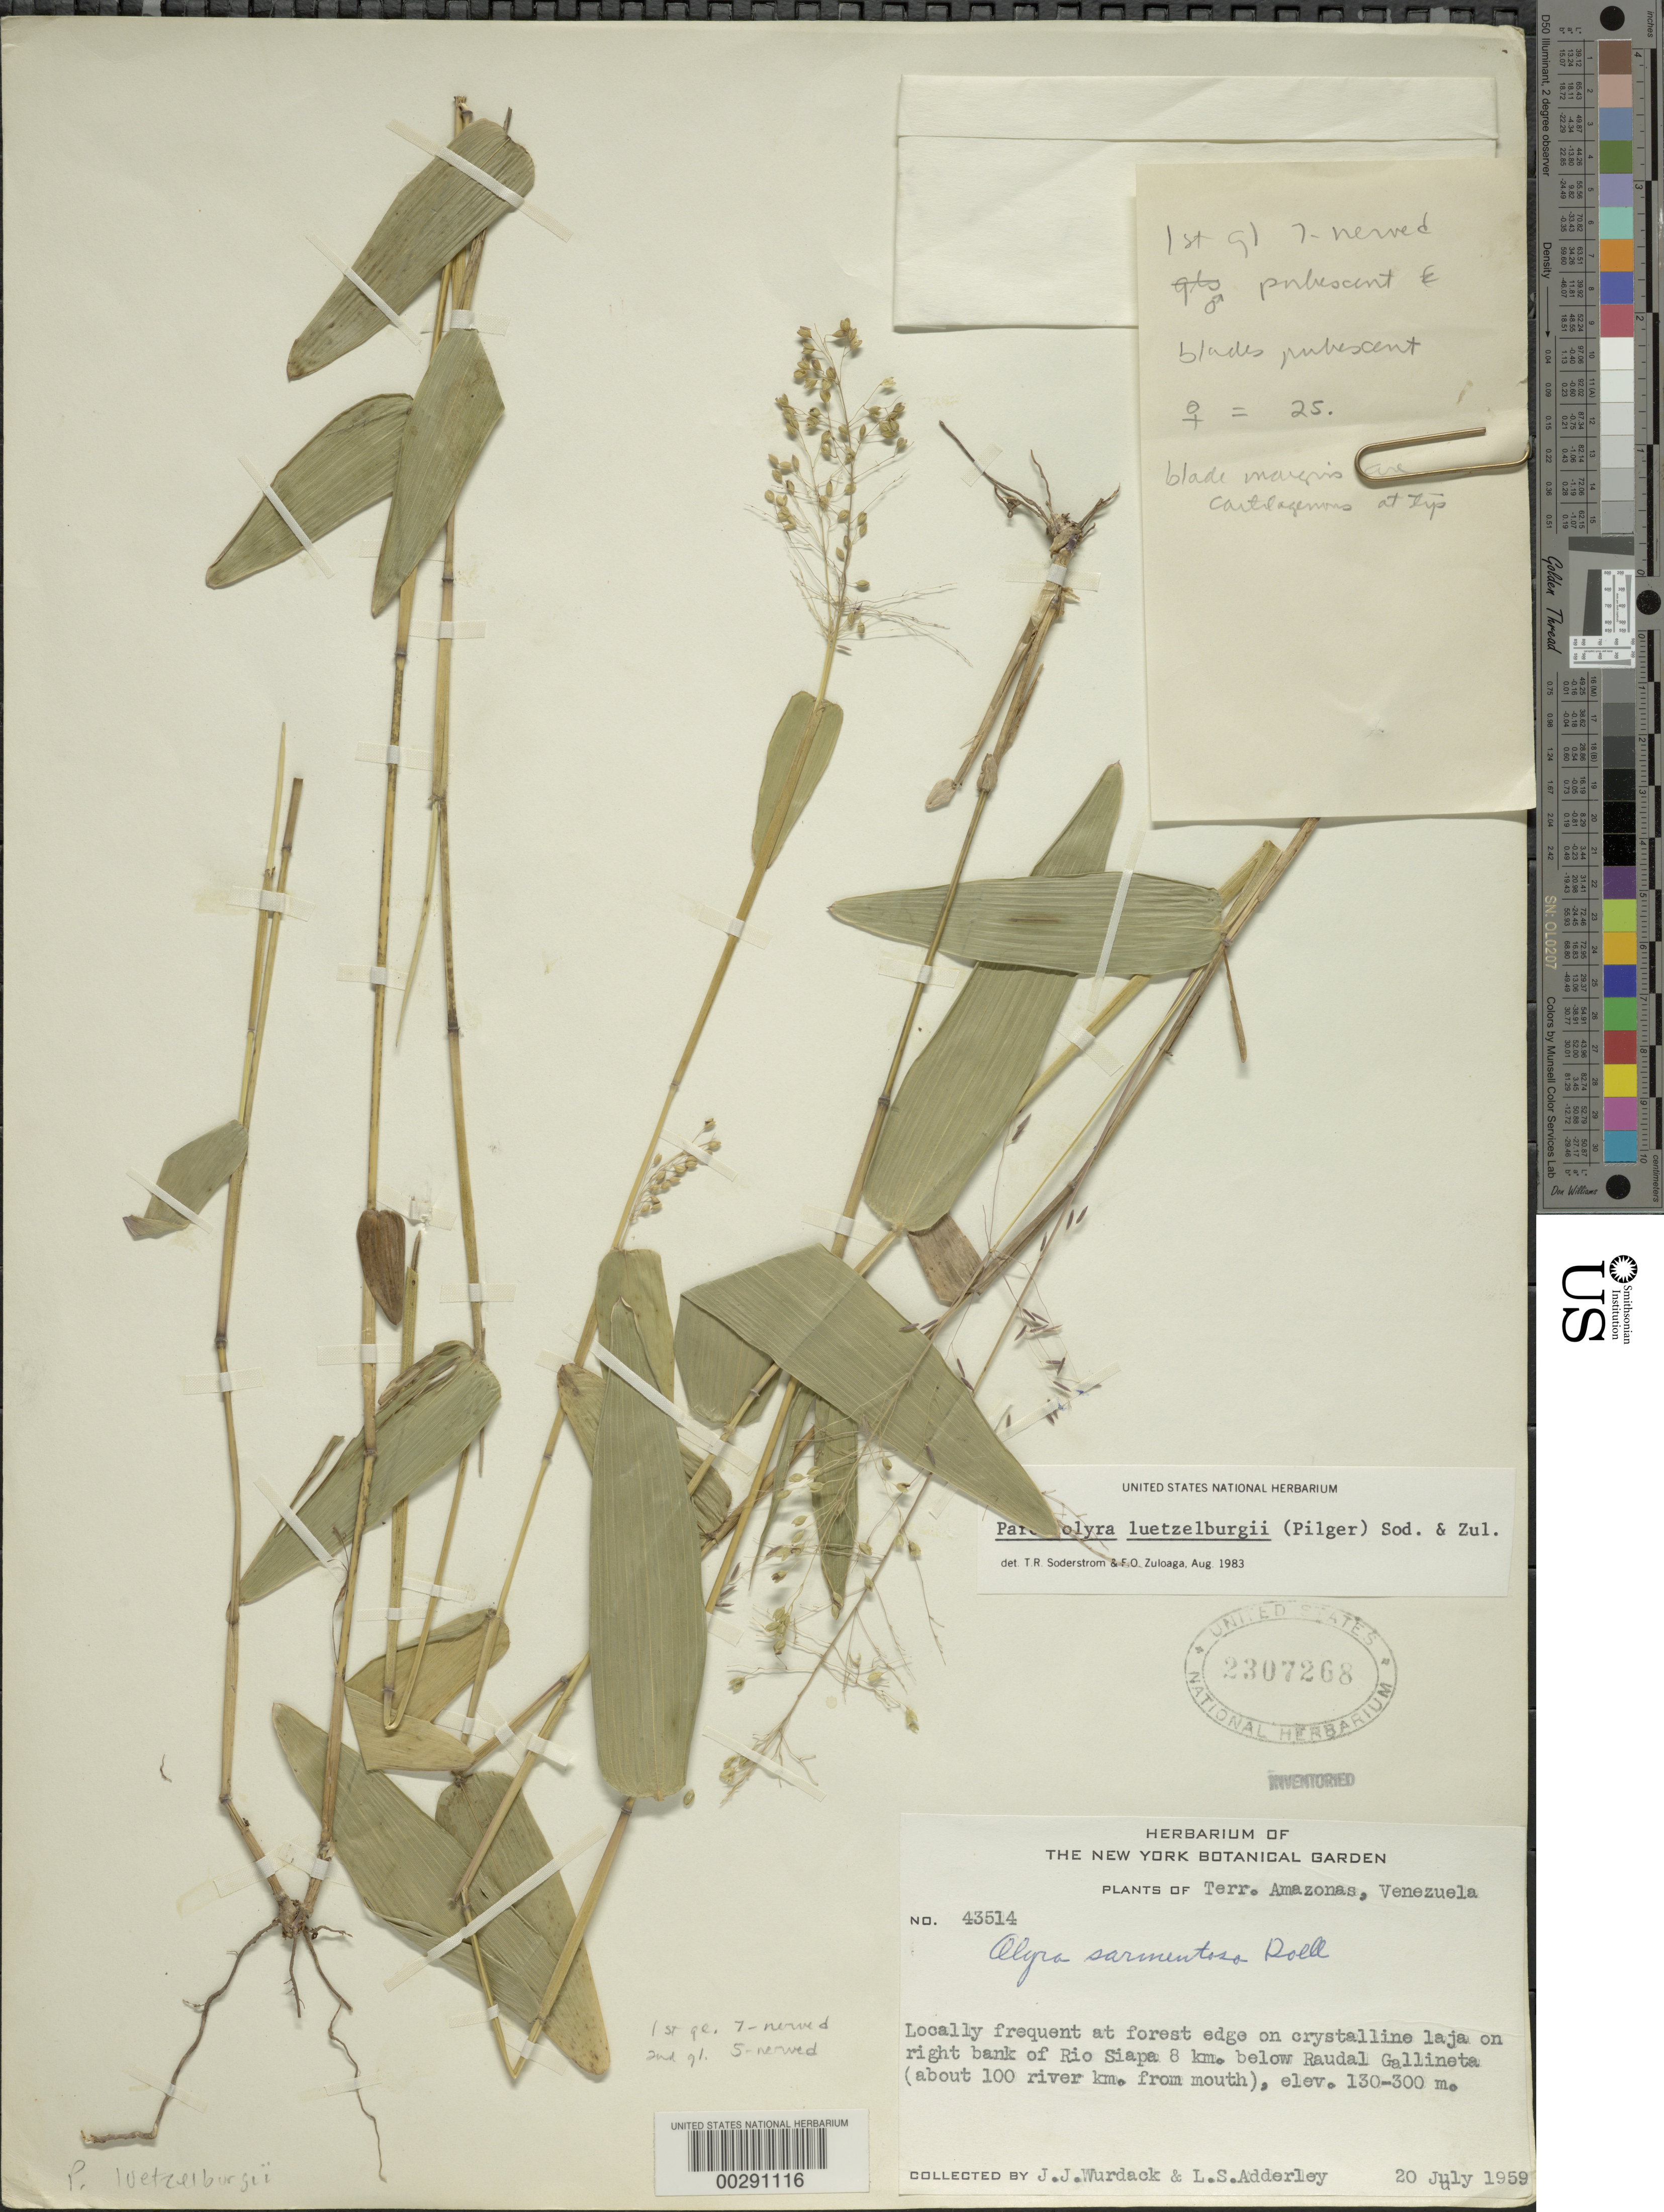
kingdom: Plantae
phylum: Tracheophyta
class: Liliopsida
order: Poales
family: Poaceae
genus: Parodiolyra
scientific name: Parodiolyra luetzelburgii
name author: (Pilg.) Soderstr. & Zuloaga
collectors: J. J. Wurdack & L. S. Adderley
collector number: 43514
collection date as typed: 20 Jul 1959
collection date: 1959-07-20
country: Venezuela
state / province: Amazonas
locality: Rio siapa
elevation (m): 130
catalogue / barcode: US 2307268